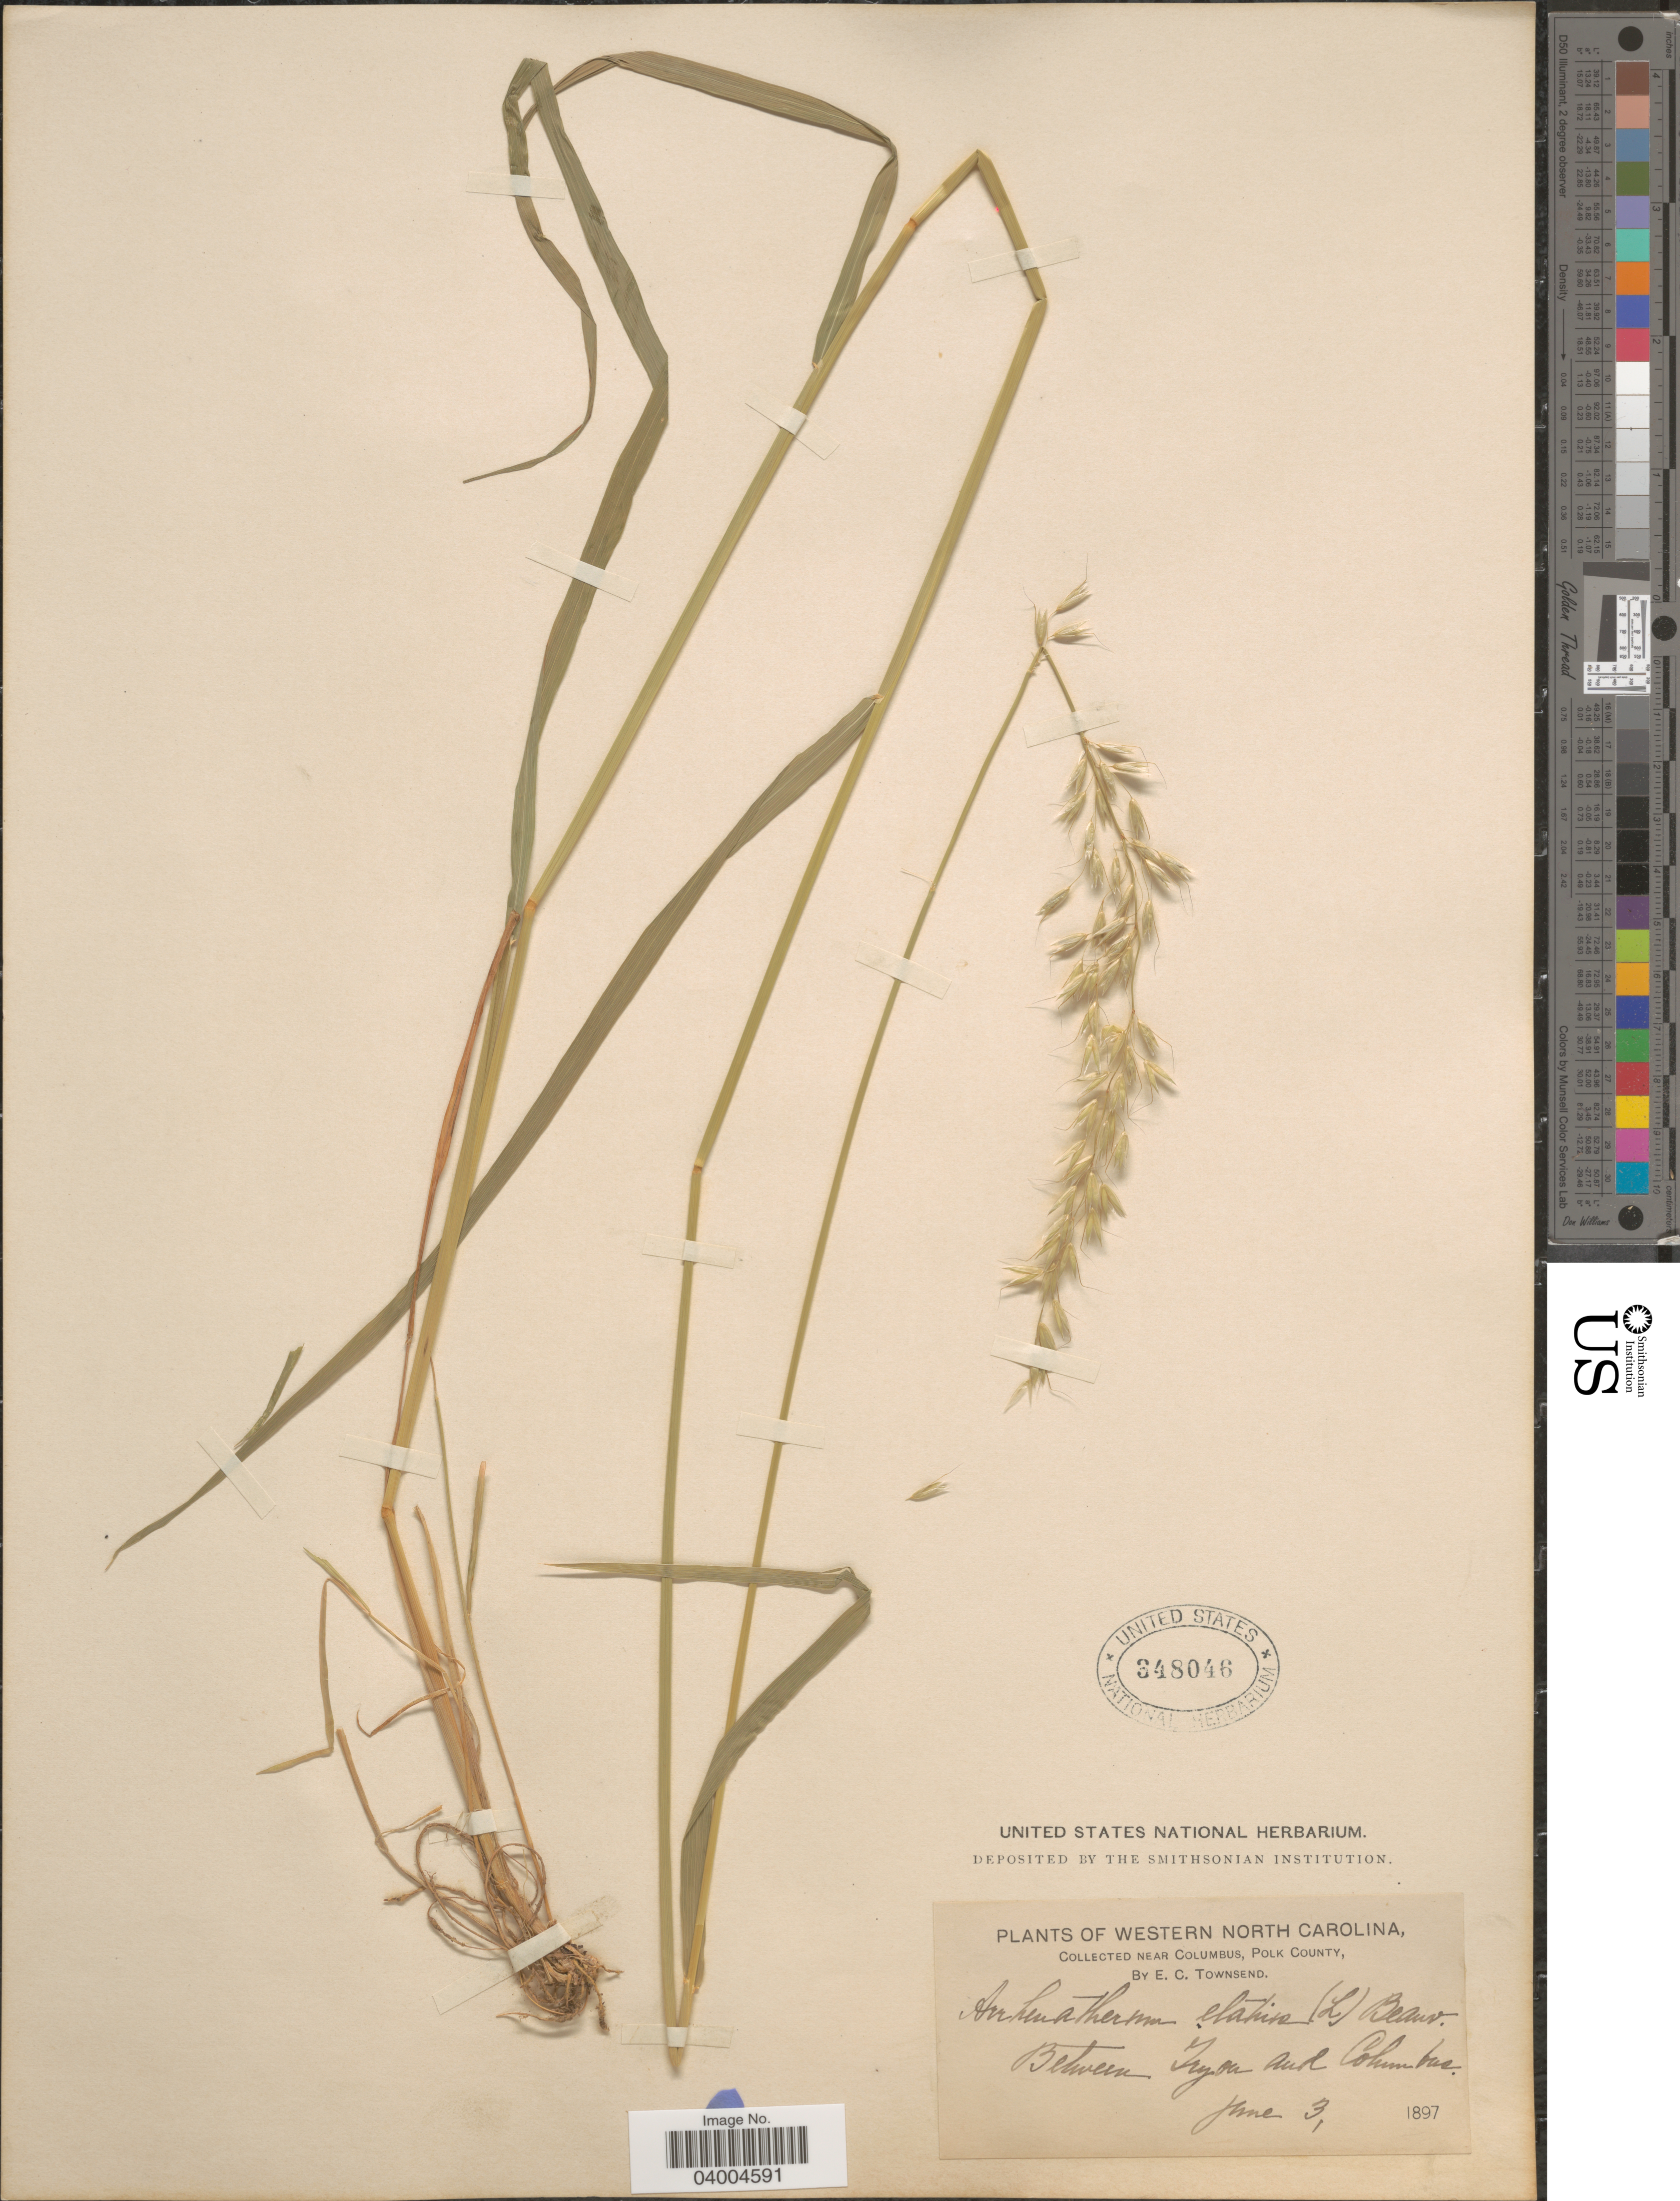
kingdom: Plantae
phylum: Tracheophyta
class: Liliopsida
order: Poales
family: Poaceae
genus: Arrhenatherum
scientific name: Arrhenatherum elatius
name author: (L.) J. Presl & C. Presl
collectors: E. C. Townsend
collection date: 1897-06-03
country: United States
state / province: North Carolina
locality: Western North Carolina. Near Columbus, Polk County. Between Tryon and Columbus.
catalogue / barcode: US 348046